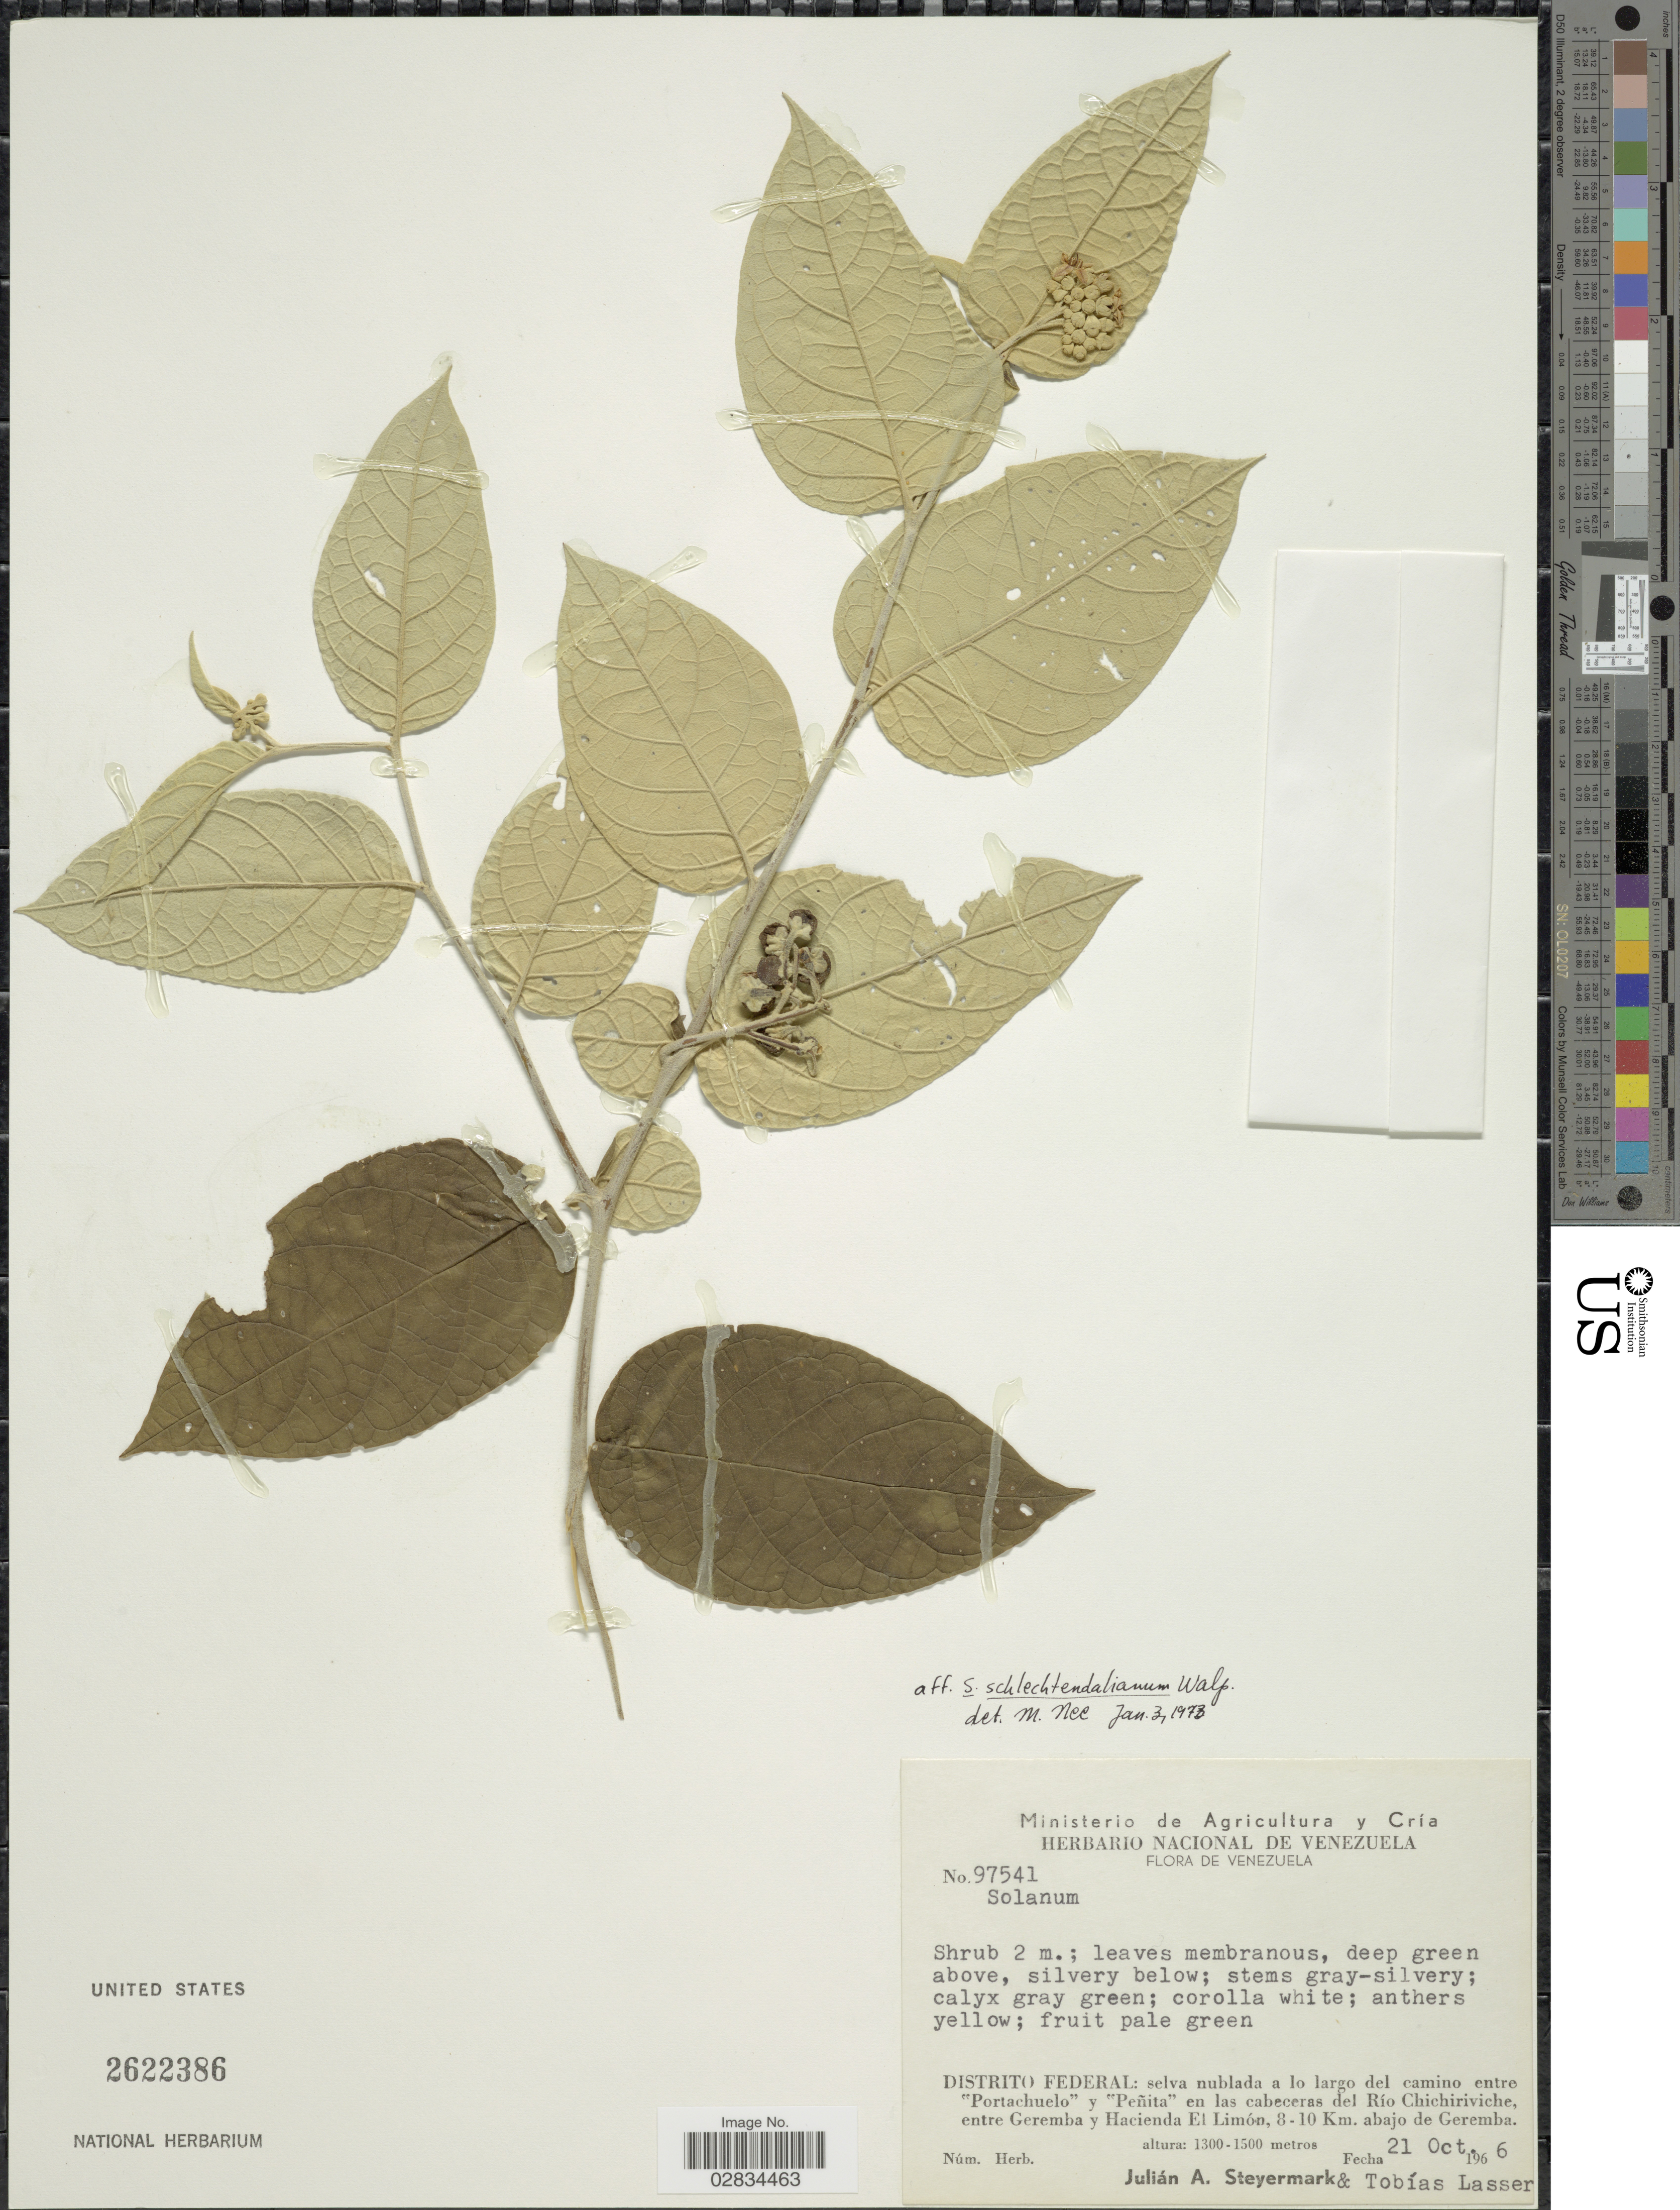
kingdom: Plantae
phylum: Tracheophyta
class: Magnoliopsida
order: Solanales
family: Solanaceae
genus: Solanum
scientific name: Solanum schlechtendalianum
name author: Walp.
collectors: J. Steyermark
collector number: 97541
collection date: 1966-10-21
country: Venezuela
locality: Distrito Federal: selva nublada a lo largo del camino entre "Portachuelo" y "Peñita" en las cabeceras del Río Chichiriviche, entre Geremba y Hacienda El Limón, 8-10 Km. abajo de Geremba.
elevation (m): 1300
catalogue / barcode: US 2622386